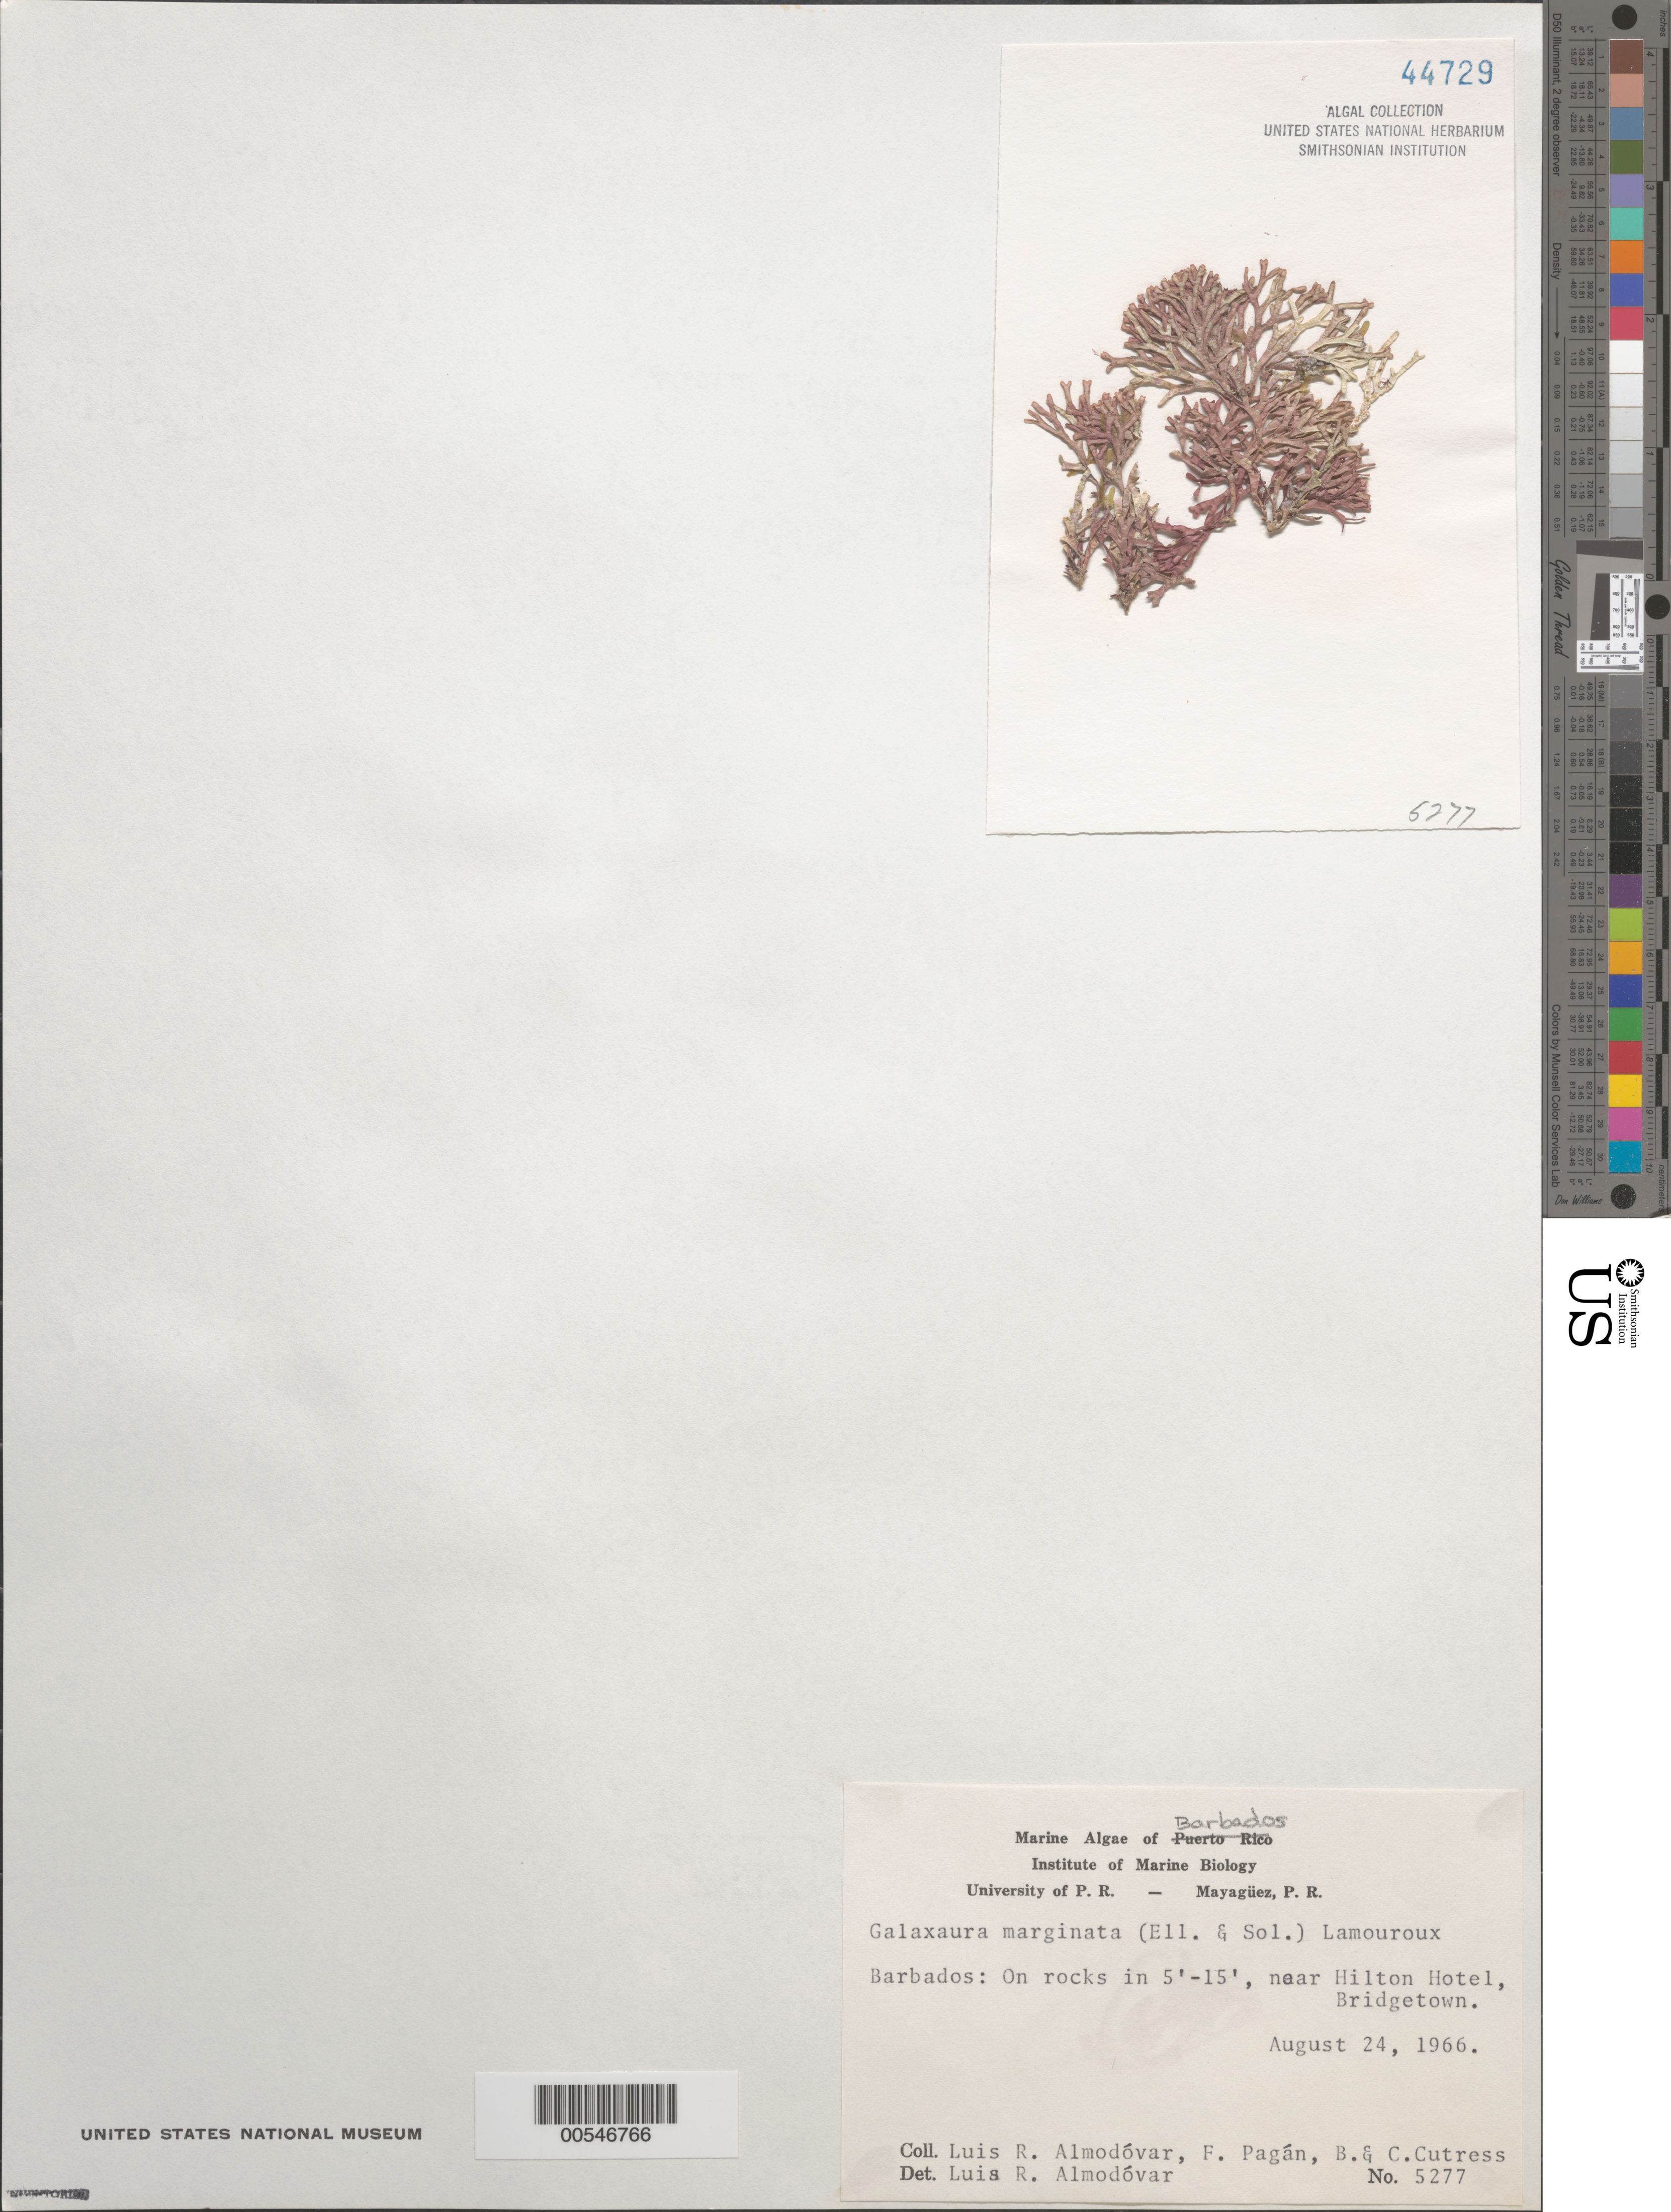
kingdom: Plantae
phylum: Rhodophyta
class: Florideophyceae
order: Nemaliales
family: Galaxauraceae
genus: Galaxaura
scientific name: Galaxaura marginata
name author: (J. Ellis & Sol.) J.V.Lamouroux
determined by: Almodovar, L. R.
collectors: L. Almodovar, F. Pagan, B. Cutress & C. Cutress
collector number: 5277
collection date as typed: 24 Aug 1966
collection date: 1966-08-24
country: Barbados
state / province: Saint Michael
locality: Bridgetown, near Hilton Hotel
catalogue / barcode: US 44729